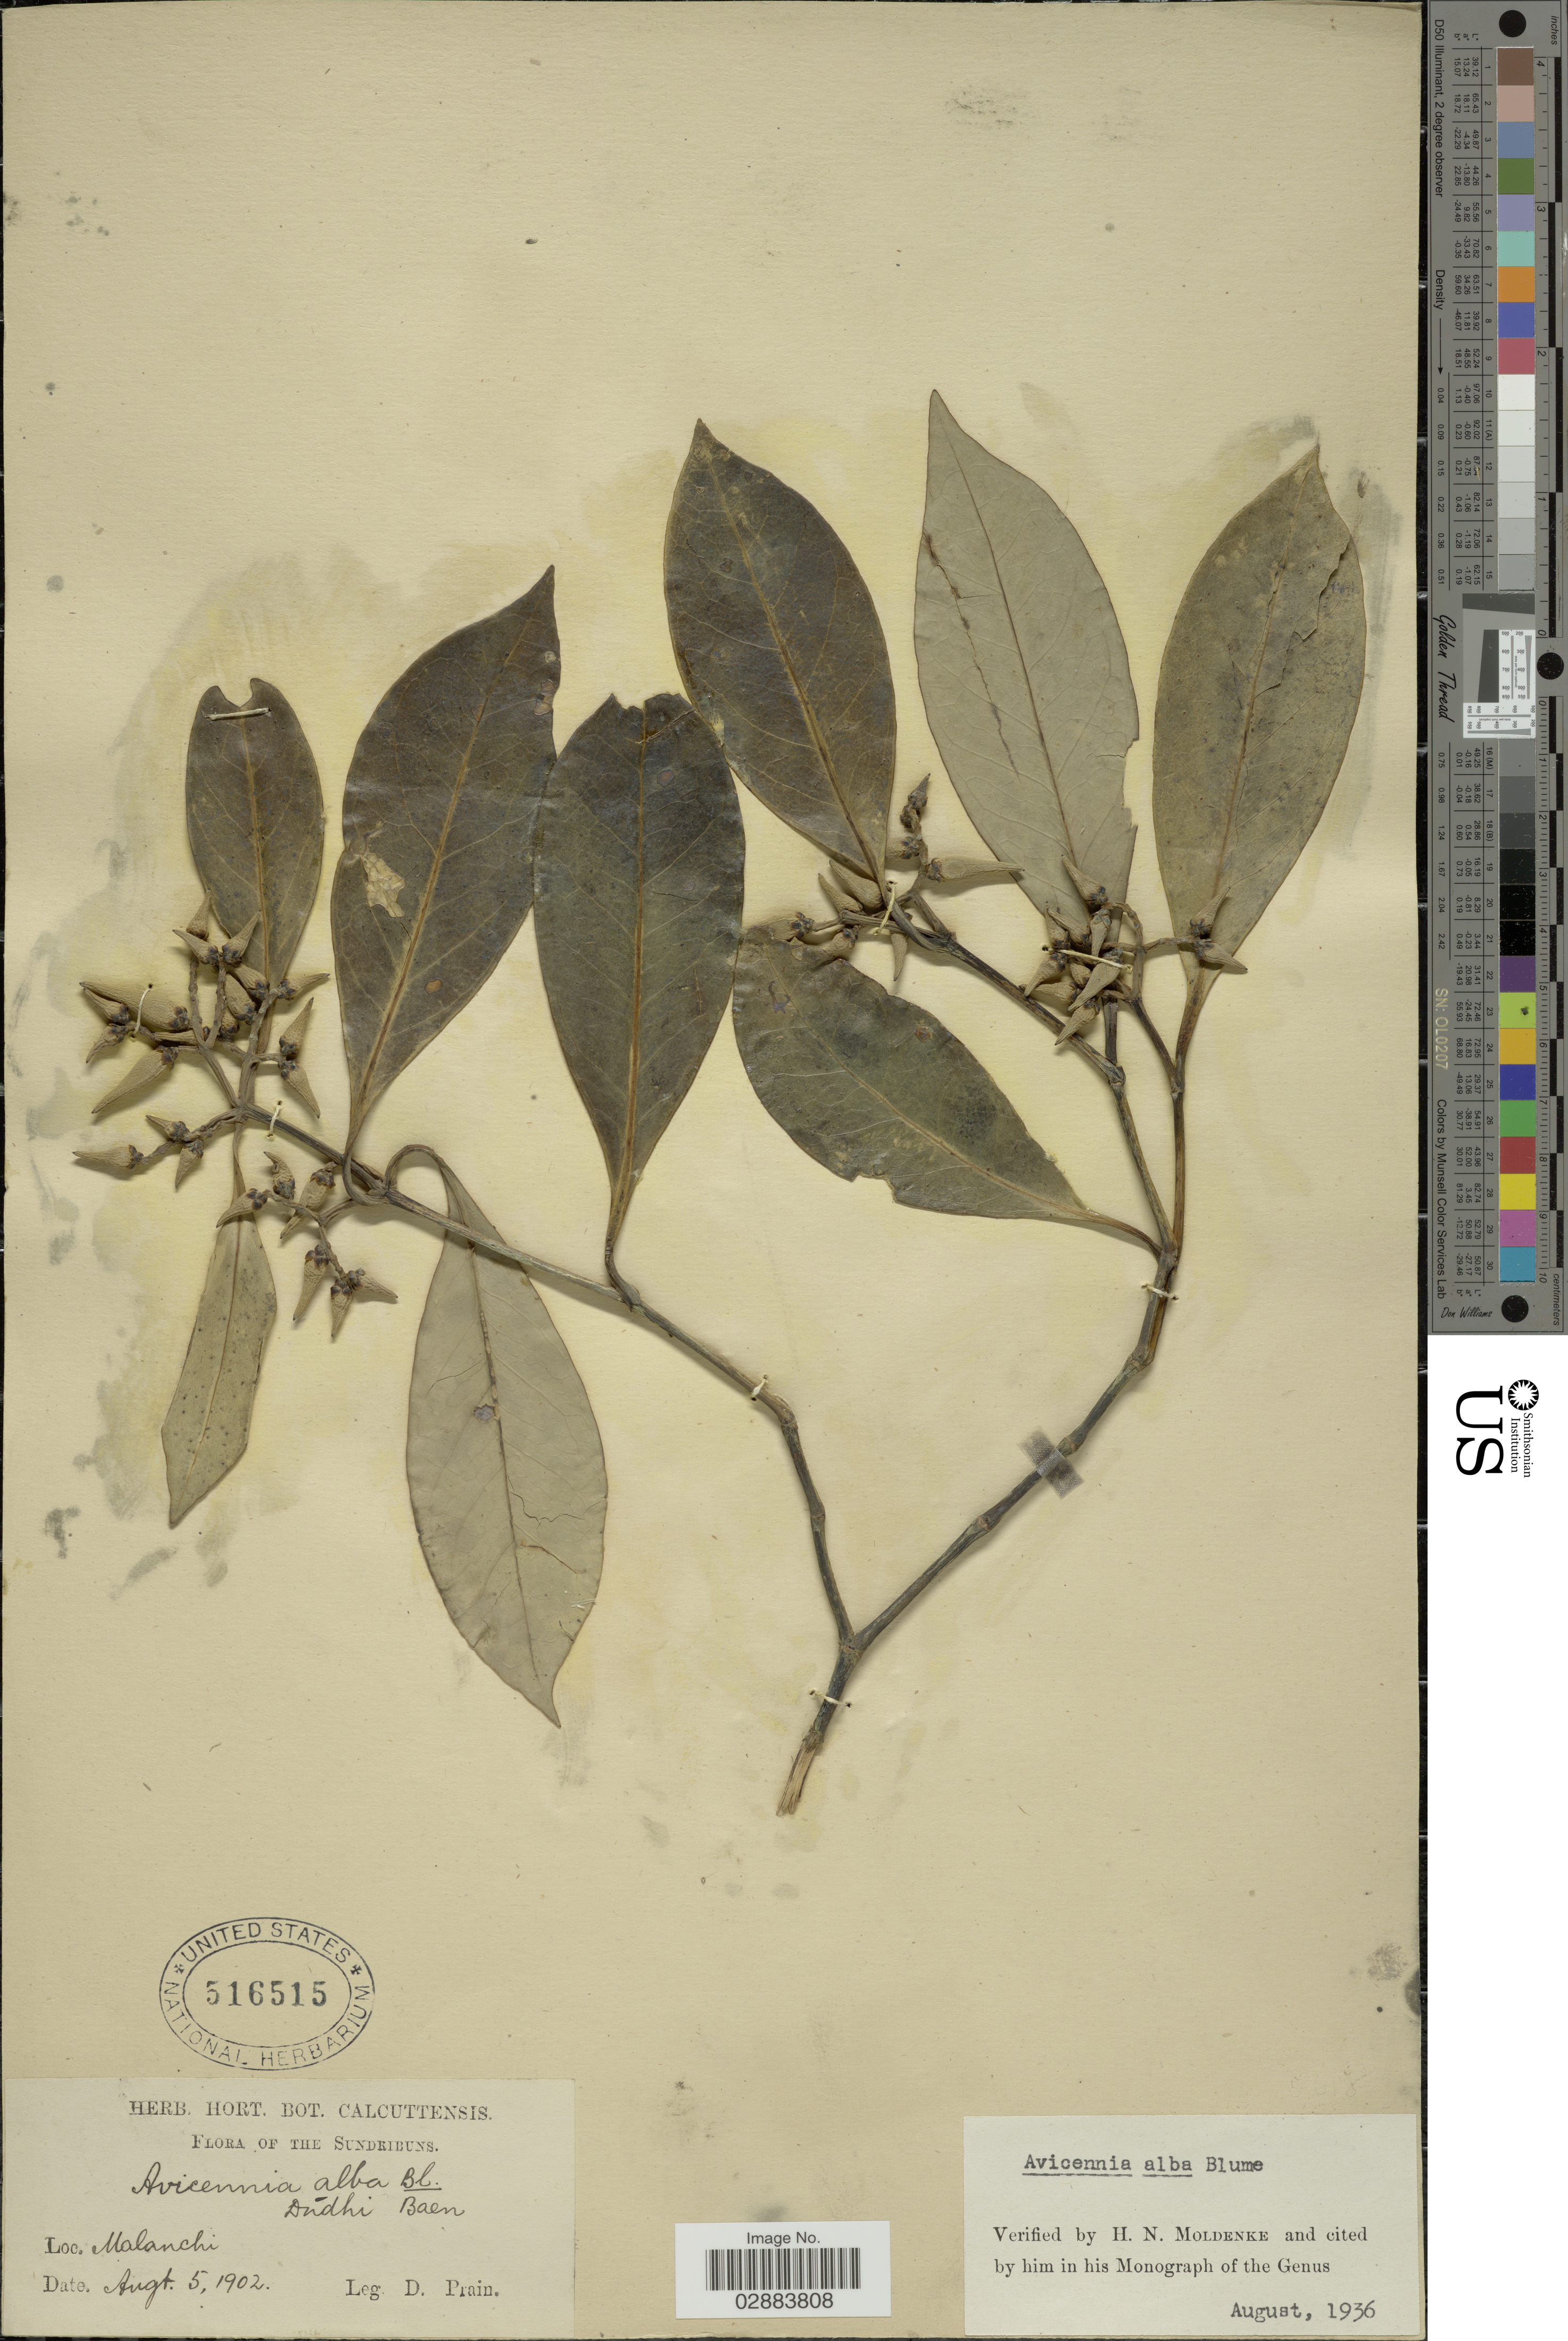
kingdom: Plantae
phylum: Tracheophyta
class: Magnoliopsida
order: Lamiales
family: Acanthaceae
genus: Avicennia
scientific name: Avicennia alba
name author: Blume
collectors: D. Prain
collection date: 1902-08-05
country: Bangladesh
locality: The Sundribuns. Malanchi.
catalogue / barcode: US 516515